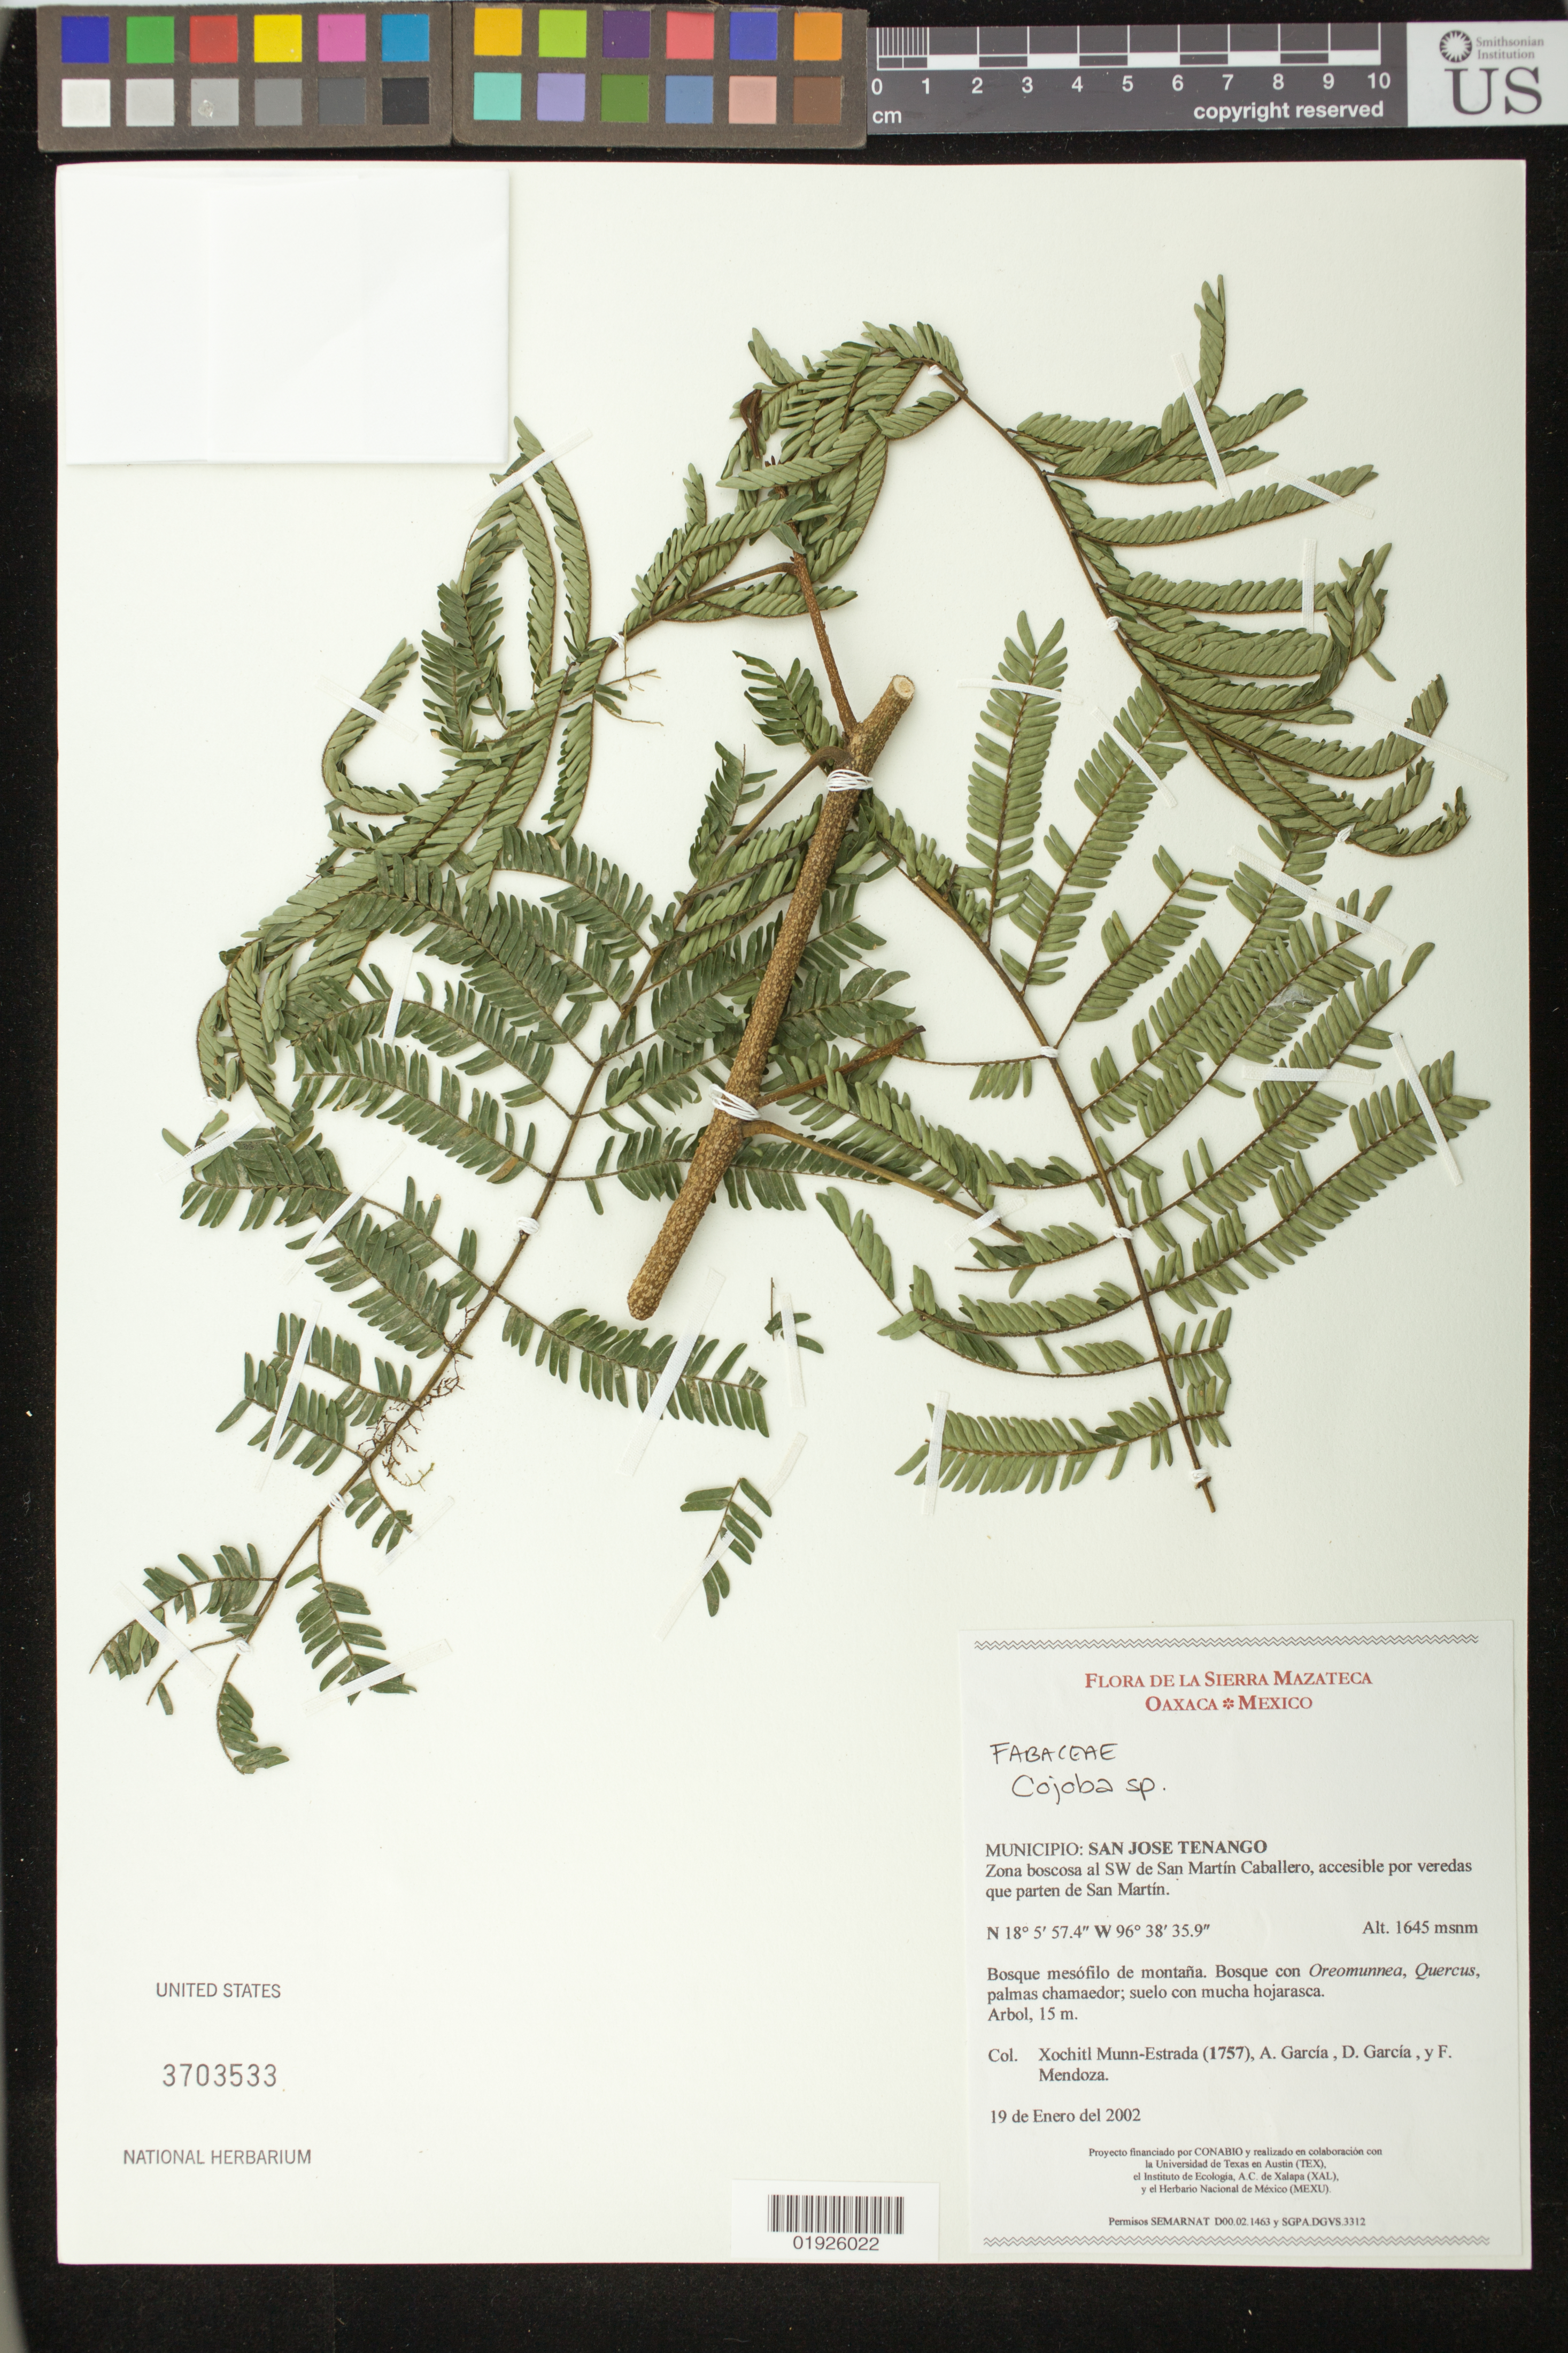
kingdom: Plantae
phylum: Tracheophyta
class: Magnoliopsida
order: Fabales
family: Fabaceae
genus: Cojoba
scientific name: Cojoba sp.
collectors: X. Munn-Estrada, D. Garcia & F. Mendoza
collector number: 1757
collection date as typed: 20 de Enero del 2002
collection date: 2002-01-20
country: Mexico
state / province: Oaxaca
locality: San Jose Tenango, aproximadamente 1.5 km de San Martin Caballero, por la vereda al Cerro Caballero.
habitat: Bosque mesofilo de montana.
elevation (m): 1513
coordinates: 18 6 41.6 N, 96 38 39.4 W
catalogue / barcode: US 3703533